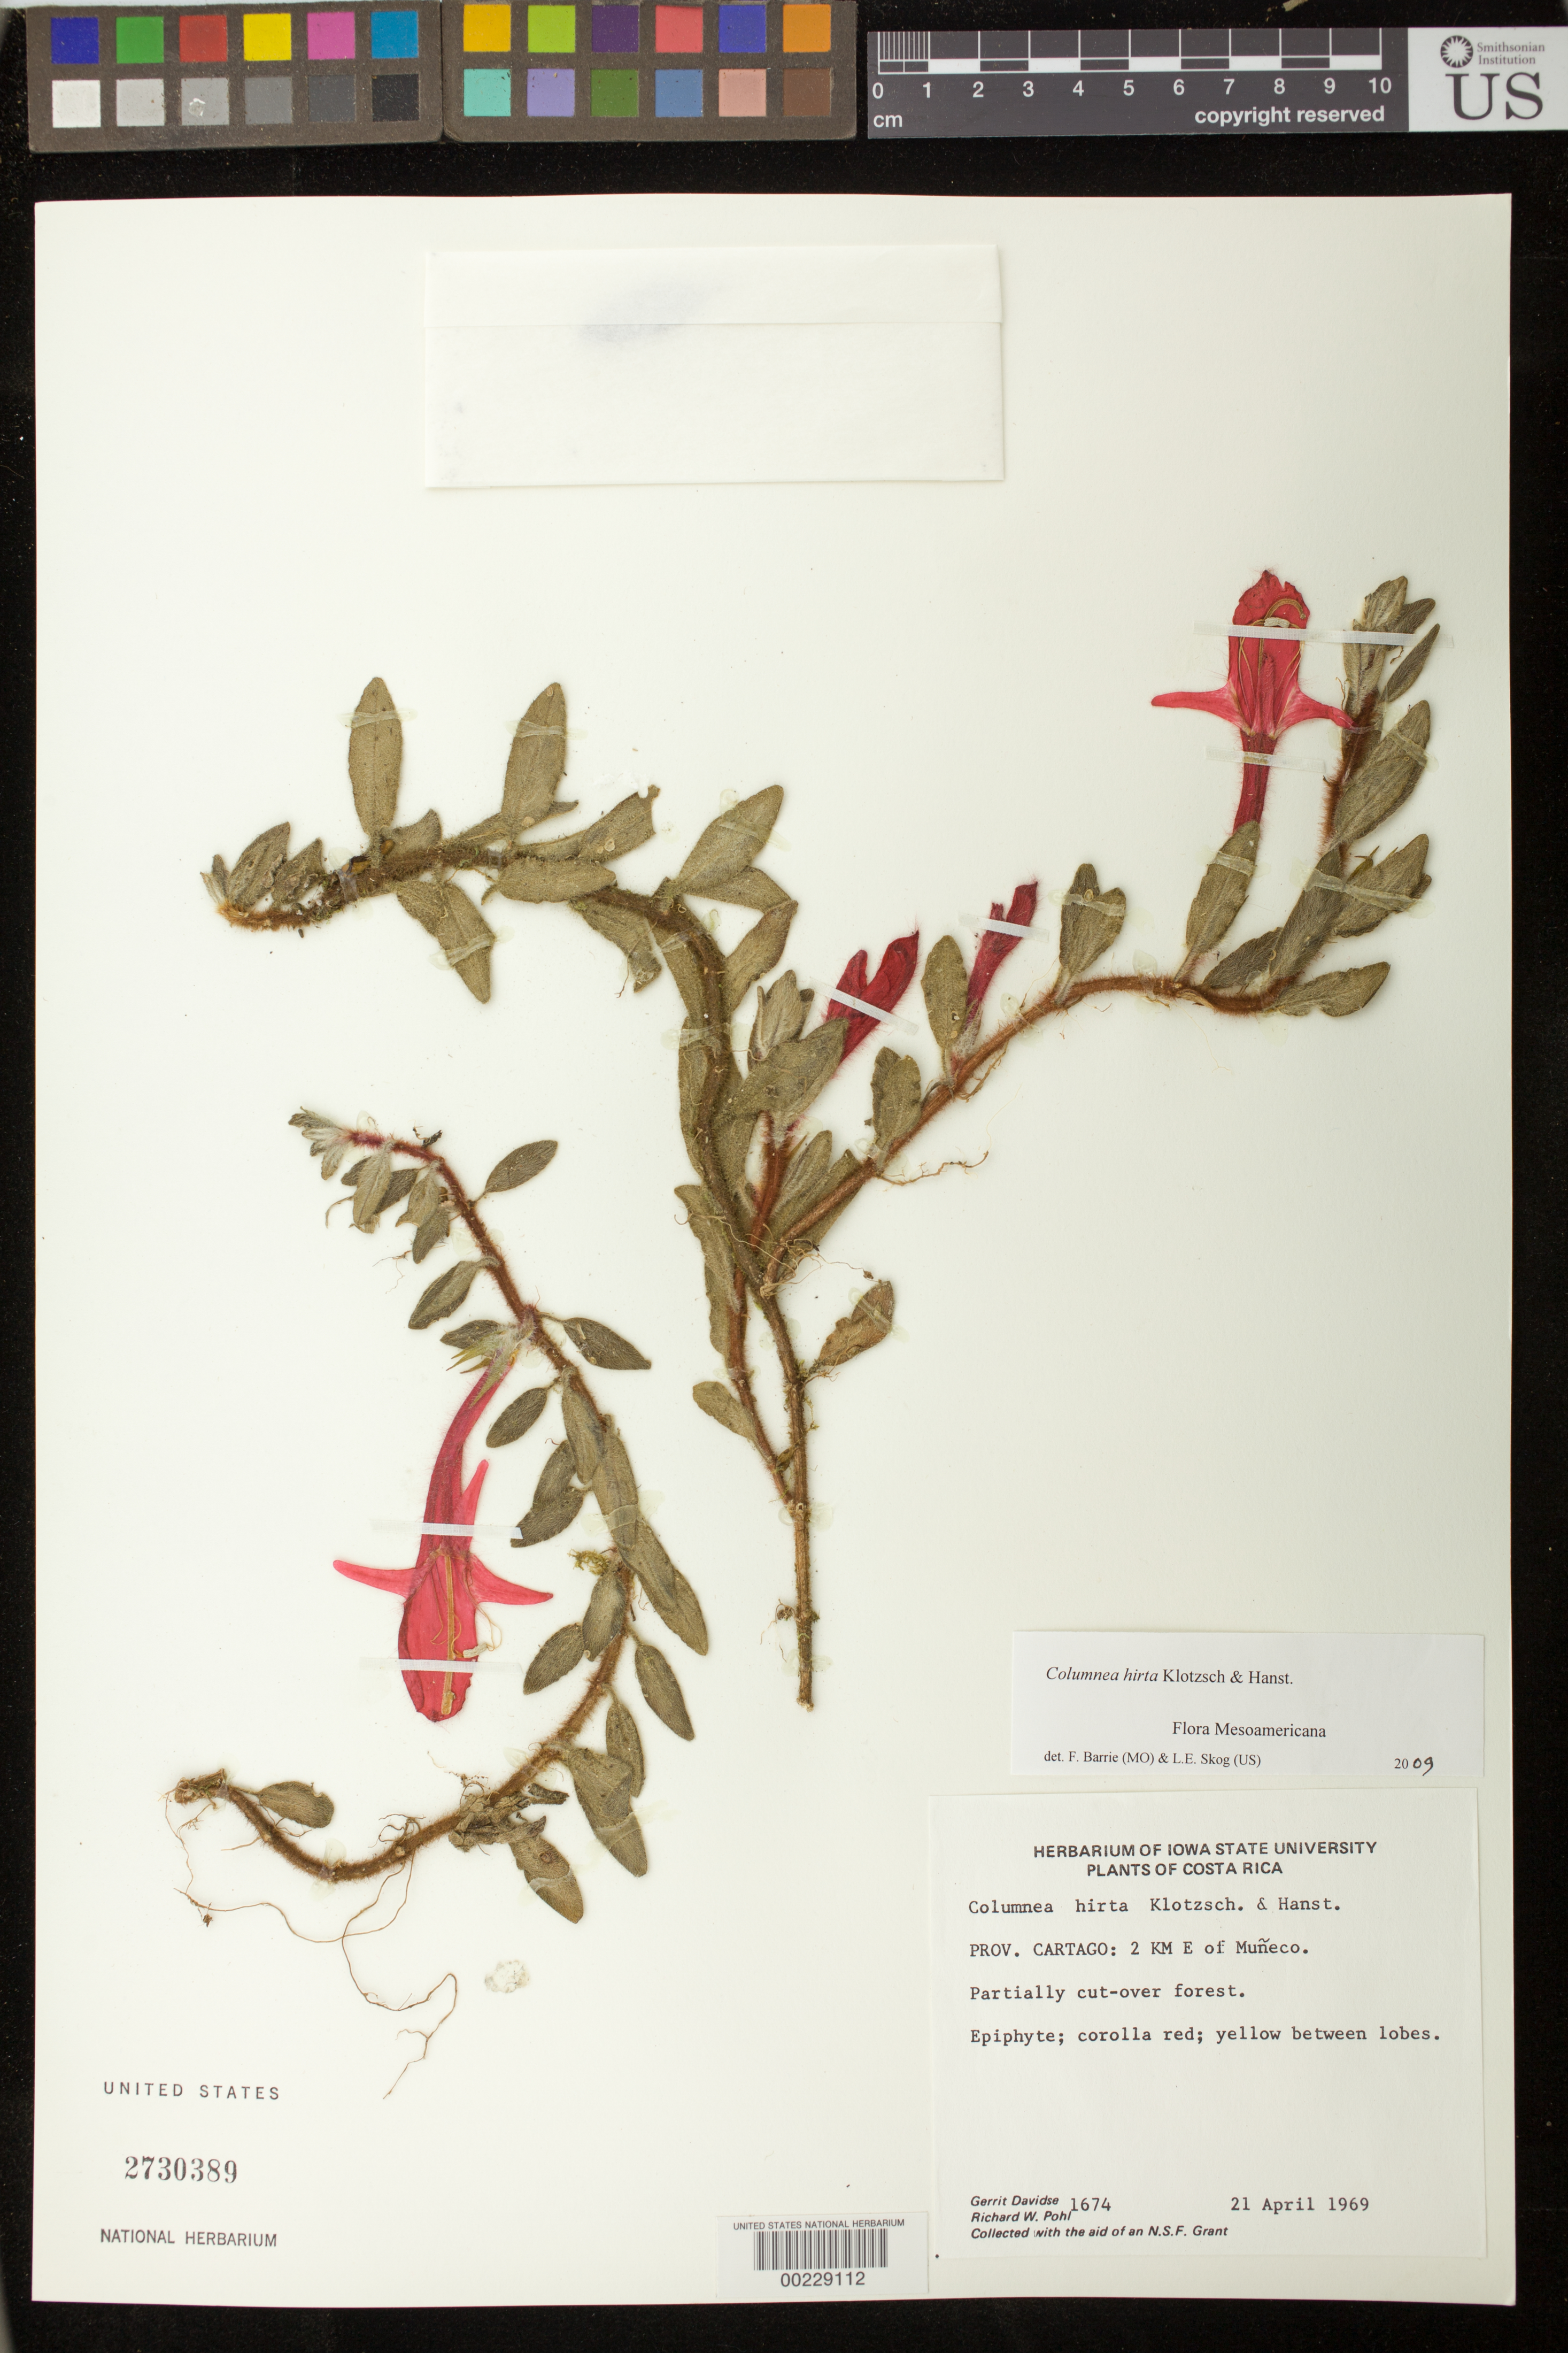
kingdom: Plantae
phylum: Tracheophyta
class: Magnoliopsida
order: Lamiales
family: Gesneriaceae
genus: Columnea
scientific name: Columnea hirta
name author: Klotzsch & Hanst.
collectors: G. Davidse & R. W. Pohl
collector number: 1674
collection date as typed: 21 Apr 1969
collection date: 1969-04-21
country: Costa Rica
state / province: Cartago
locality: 2 km E of Muneco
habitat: Partially cut-over forest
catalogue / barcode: US 2730389